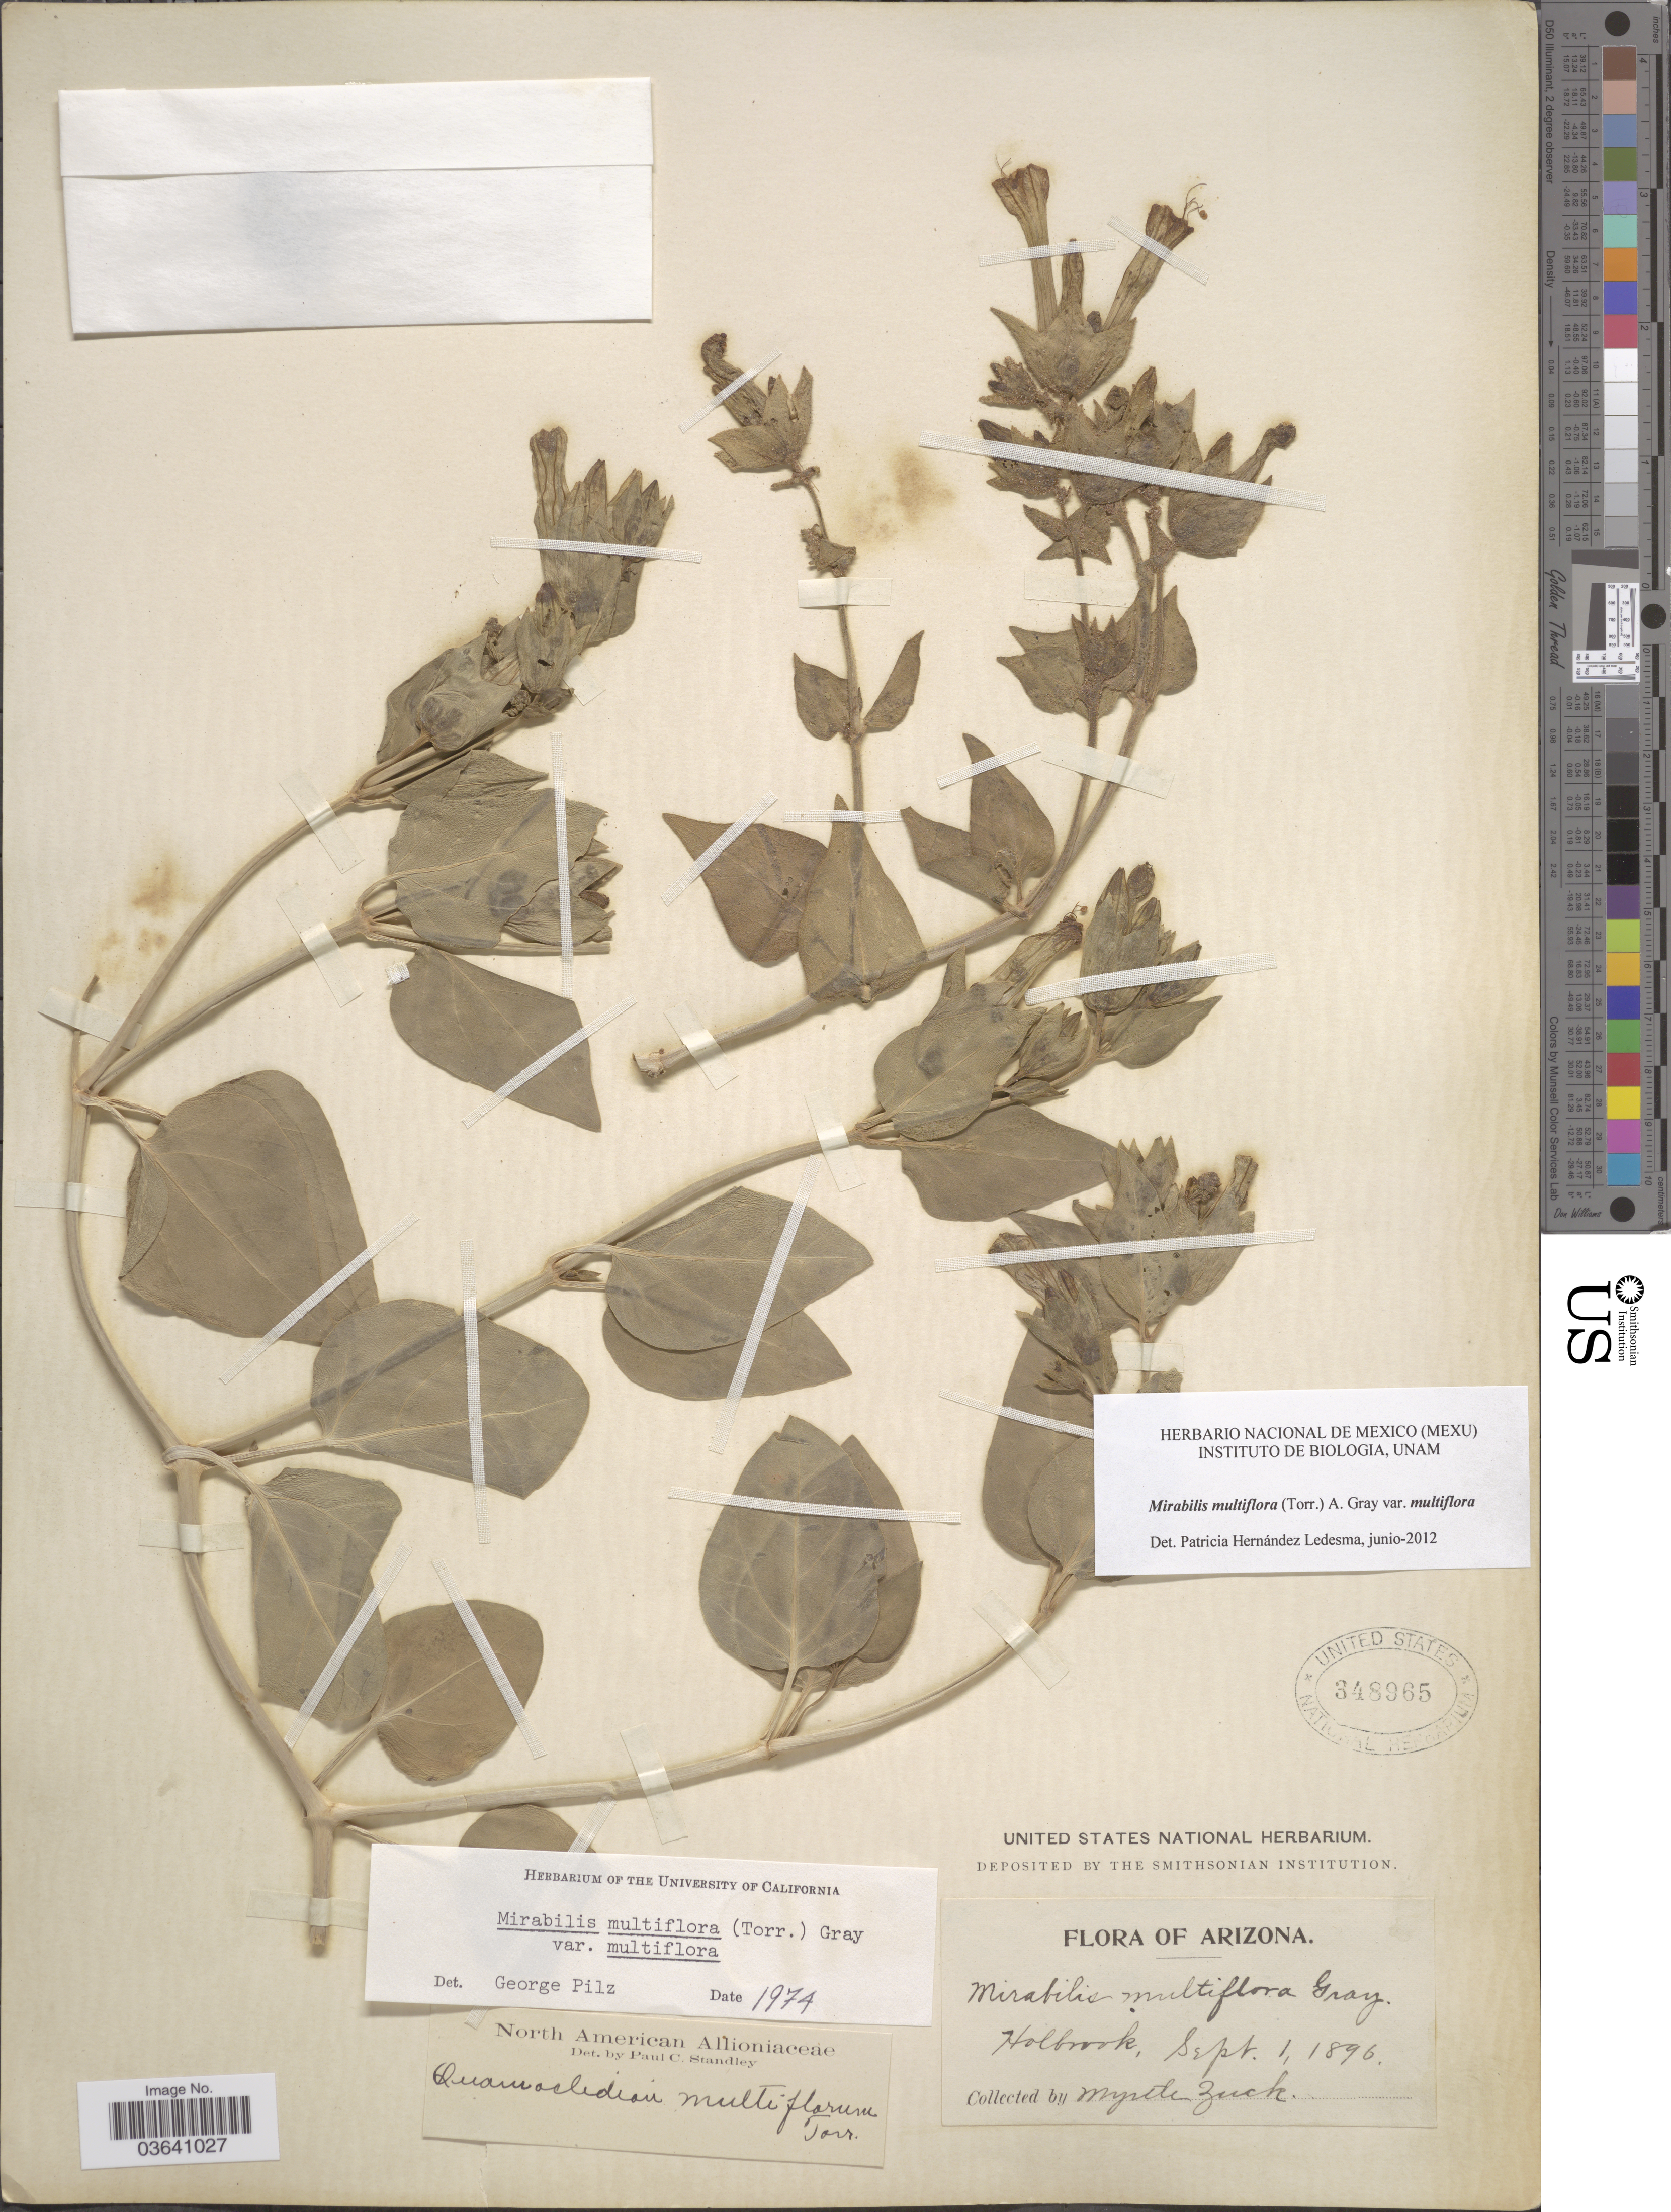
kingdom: Plantae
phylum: Tracheophyta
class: Magnoliopsida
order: Caryophyllales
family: Nyctaginaceae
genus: Mirabilis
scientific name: Mirabilis multiflora var. multiflora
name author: (Torr.) A. Gray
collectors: M. Zuck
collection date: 1896-09-01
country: United States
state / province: Arizona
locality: Holbrook.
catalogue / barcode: US 348965